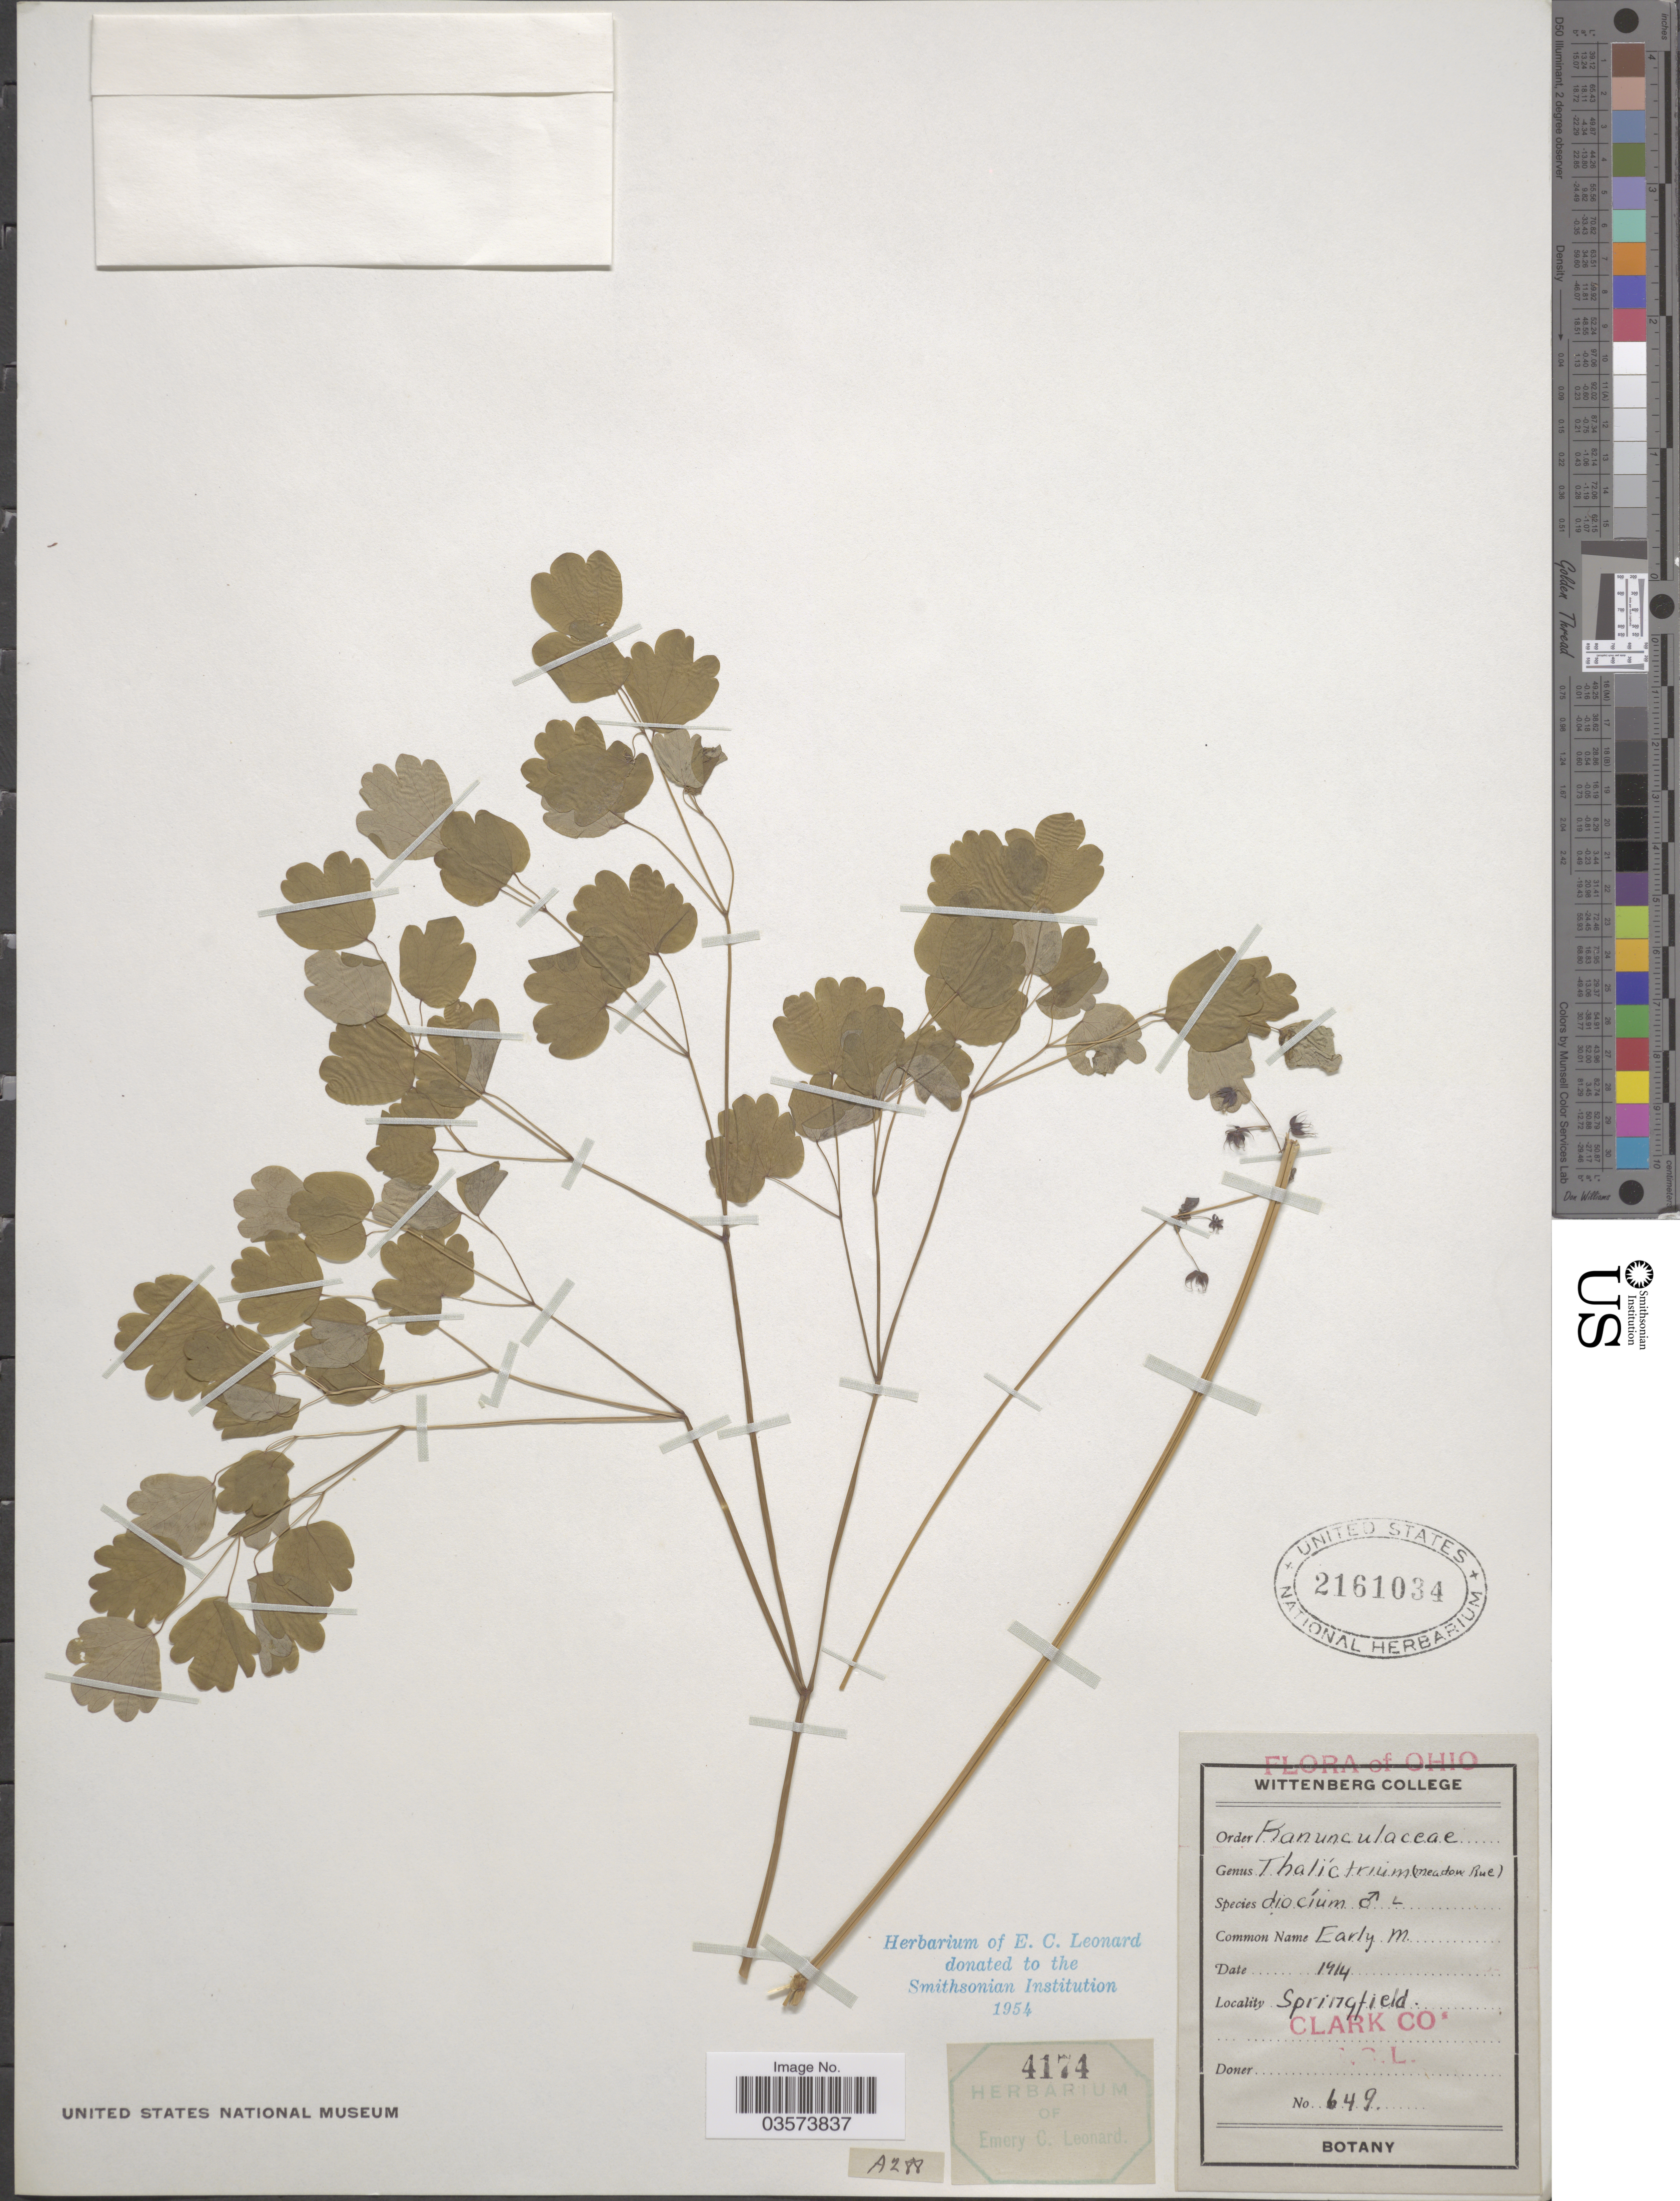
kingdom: Plantae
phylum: Tracheophyta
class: Magnoliopsida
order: Ranunculales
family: Ranunculaceae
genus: Thalictrum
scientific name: Thalictrum dioicum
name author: L.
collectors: E. C. Leonard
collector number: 649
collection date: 1914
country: United States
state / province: Ohio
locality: Springfield. Clark Co.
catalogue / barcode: US 2161034